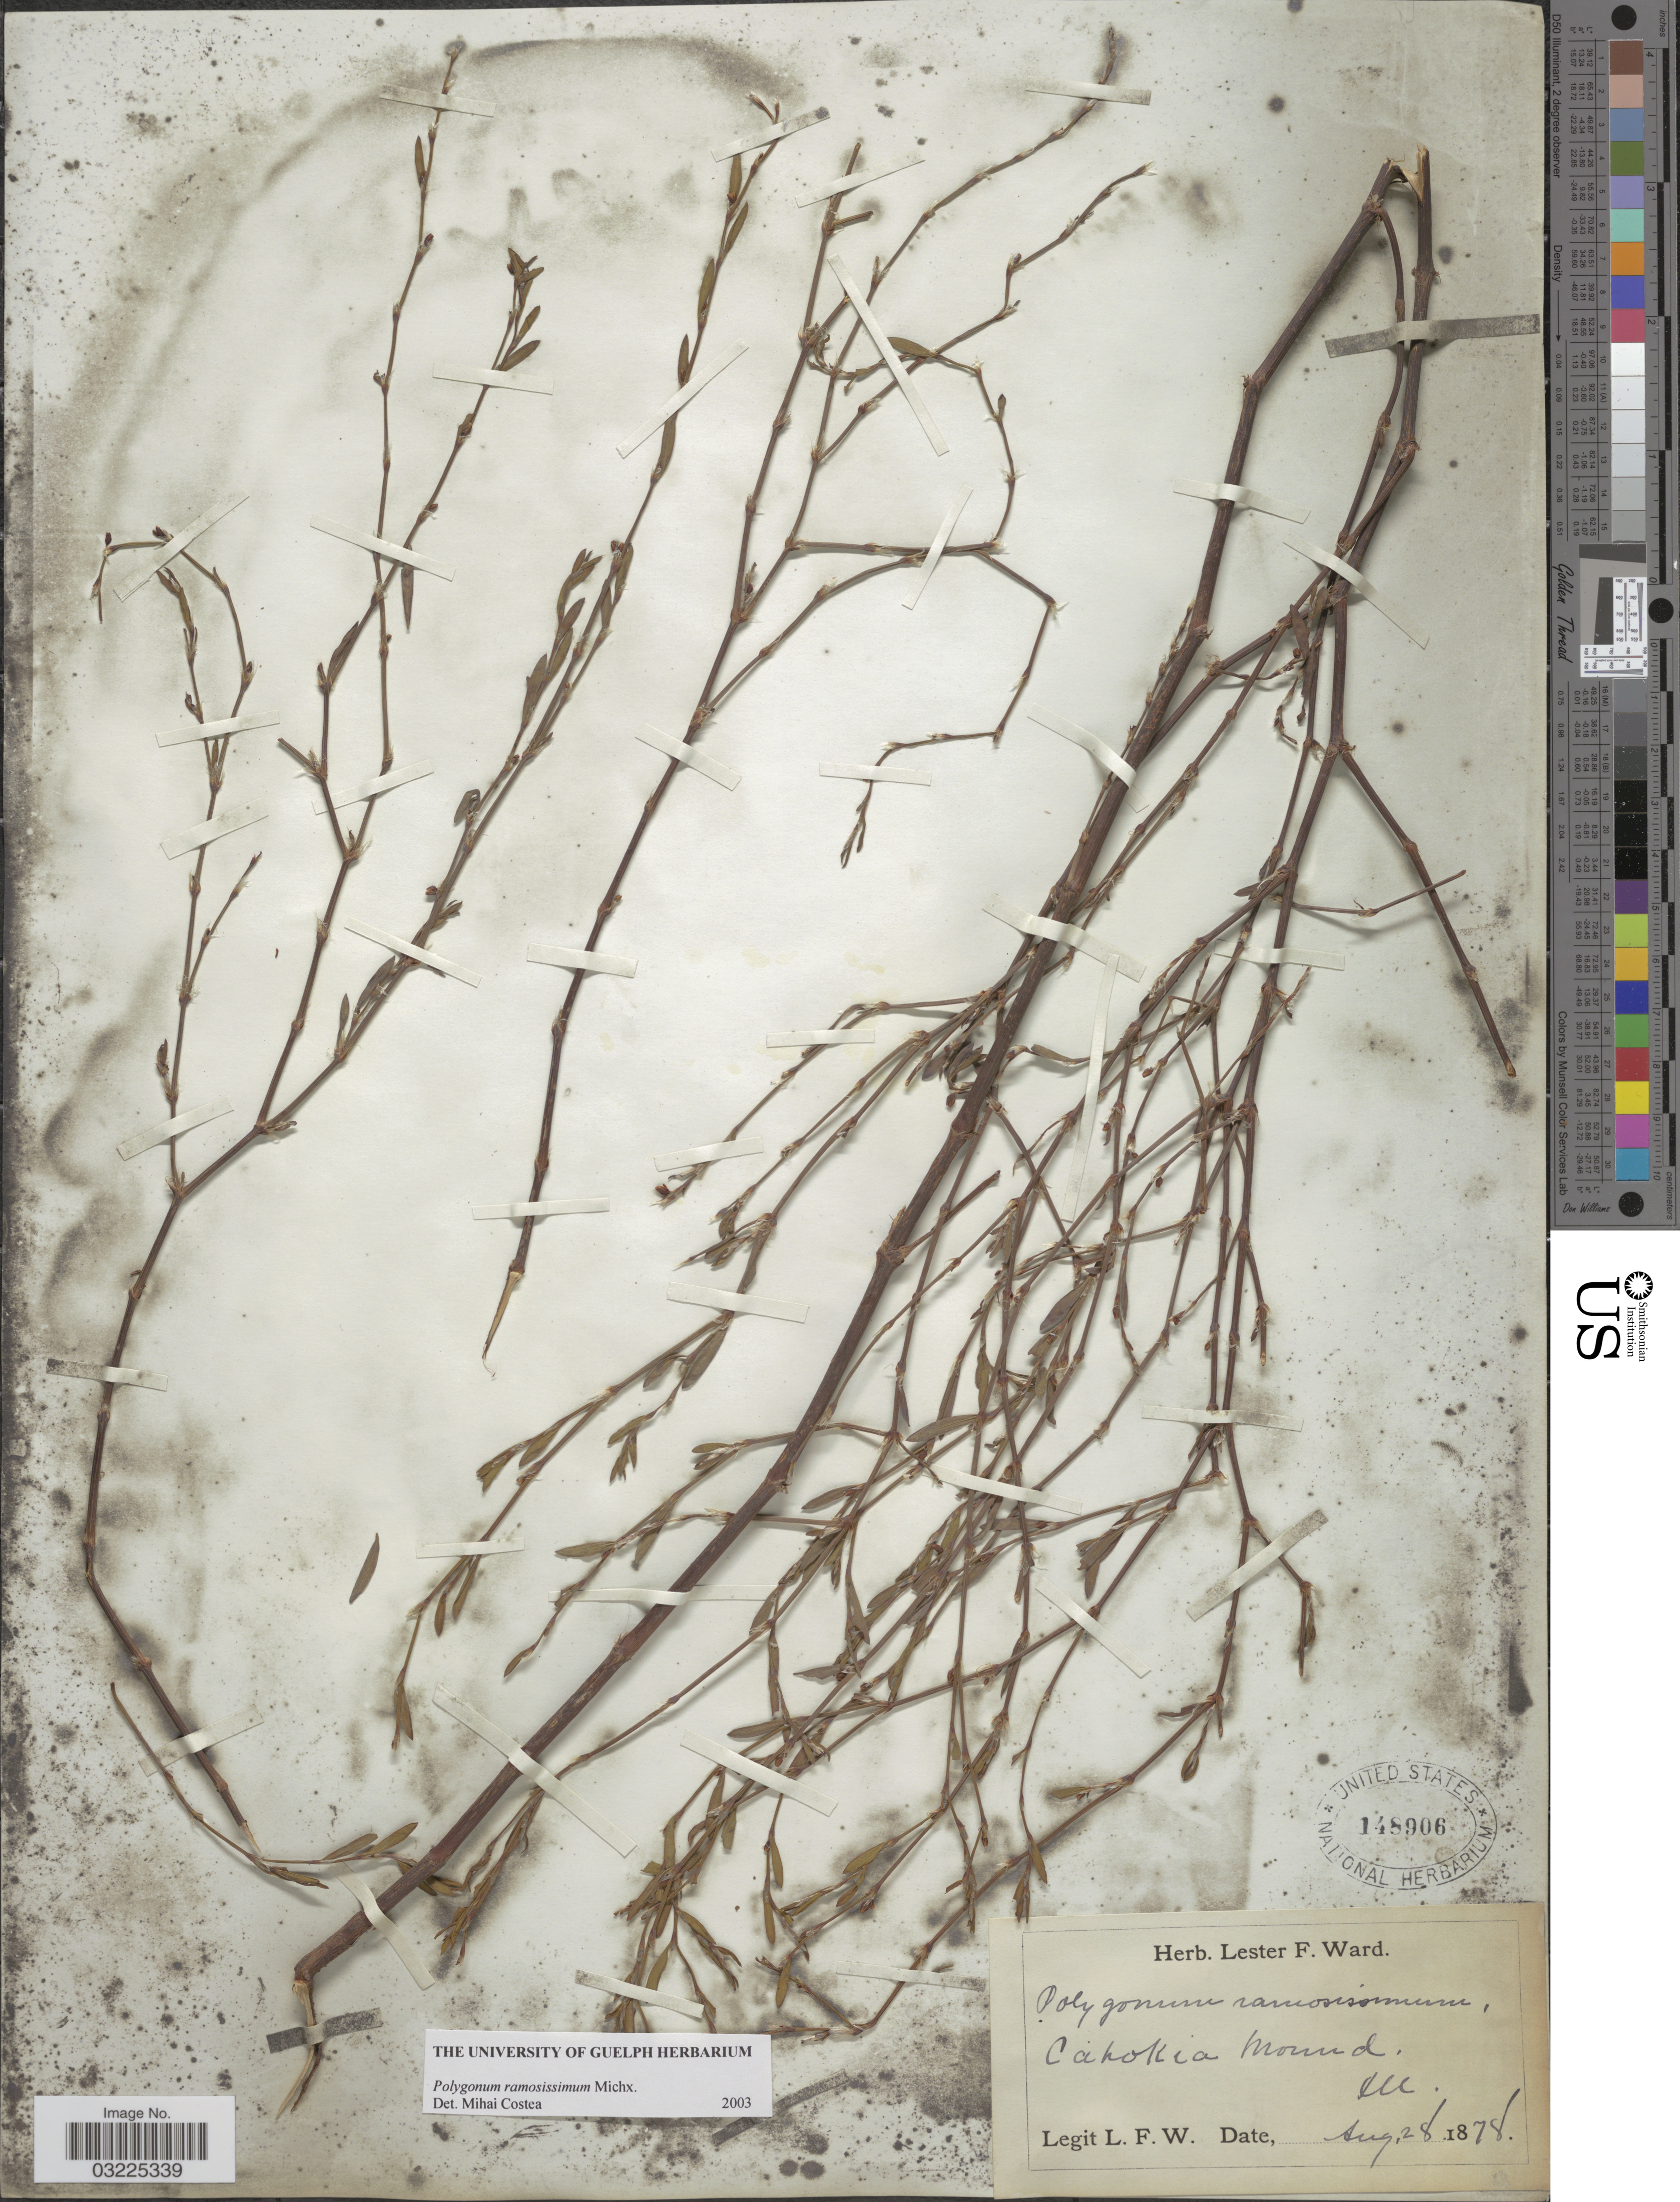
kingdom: Plantae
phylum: Tracheophyta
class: Magnoliopsida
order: Caryophyllales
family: Polygonaceae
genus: Polygonum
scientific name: Polygonum ramosissimum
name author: Michx.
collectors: L. F. Ward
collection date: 1878-08-28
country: United States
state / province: Illinois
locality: Cahokia Mound. Ill.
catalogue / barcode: US 148906